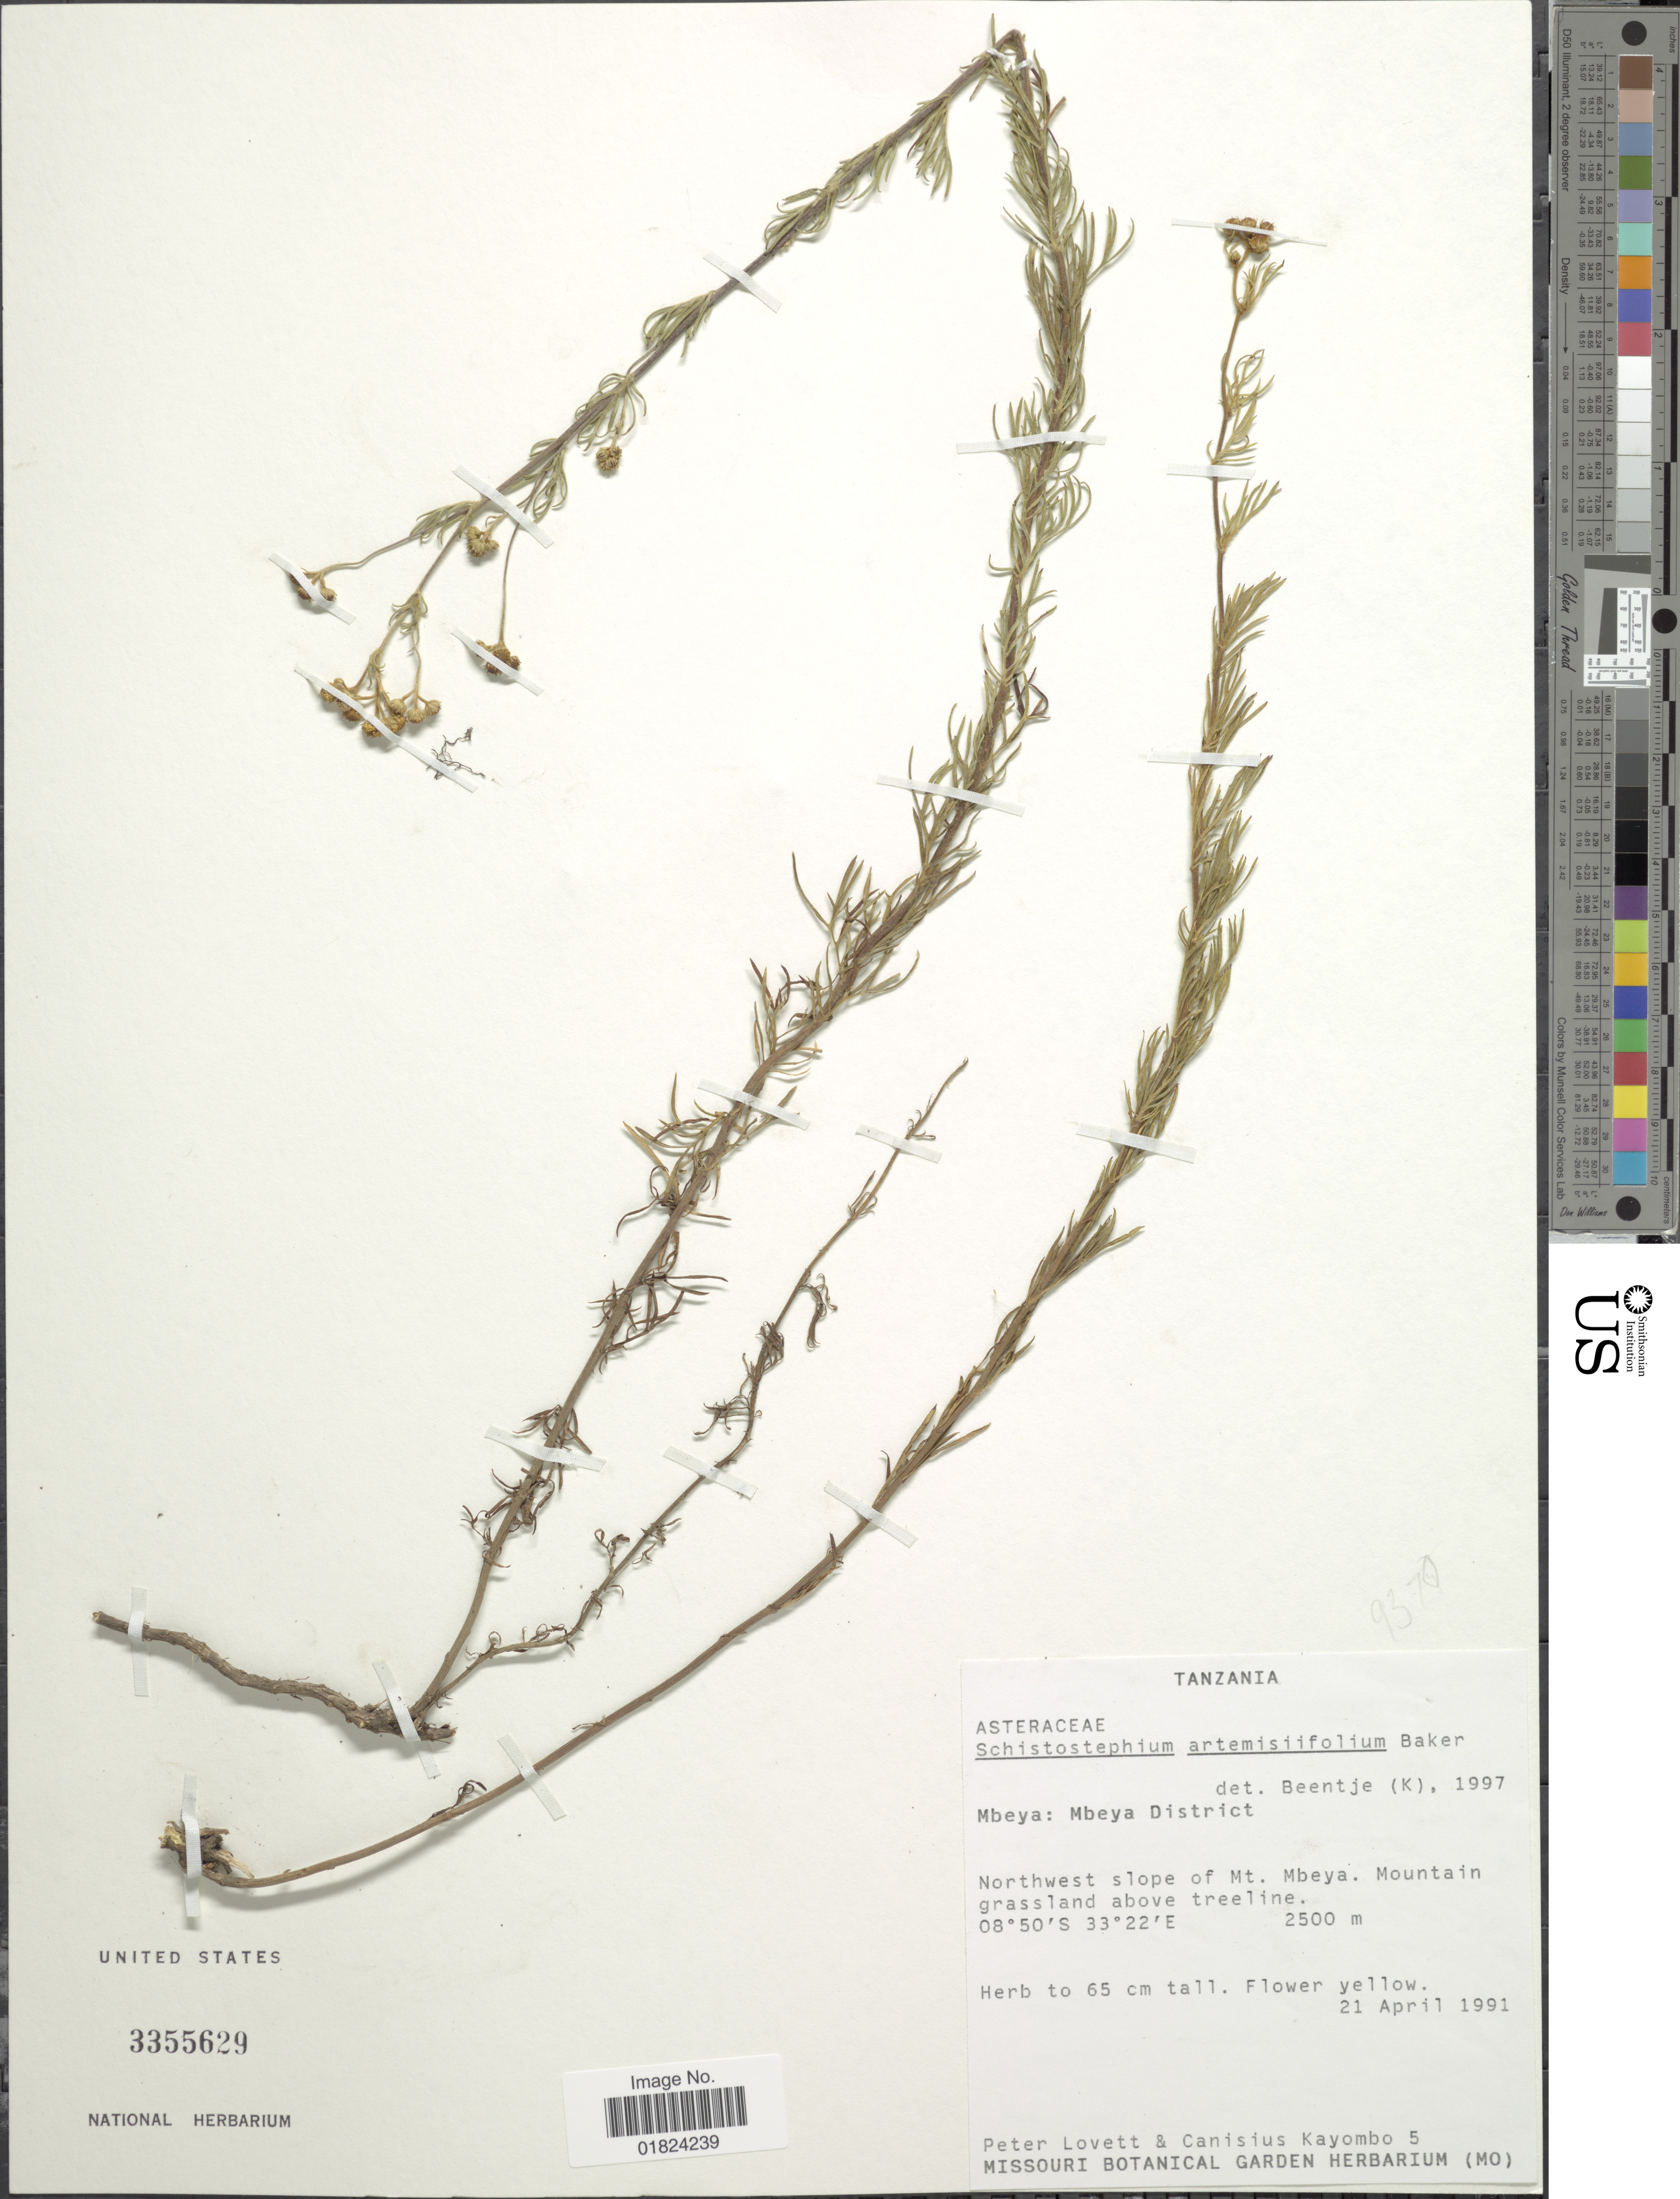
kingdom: Plantae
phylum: Tracheophyta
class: Magnoliopsida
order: Asterales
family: Asteraceae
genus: Schistostephium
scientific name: Schistostephium artemisiifolium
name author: Baker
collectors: P. Lovett & C. J. Kayombo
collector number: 5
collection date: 1991-04-21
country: Tanzania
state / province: Mbeya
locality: Mbeya District, northwest slope of Mt. Mbeya, Mountain grassland above treeline.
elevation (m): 2500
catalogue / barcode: US 3355629